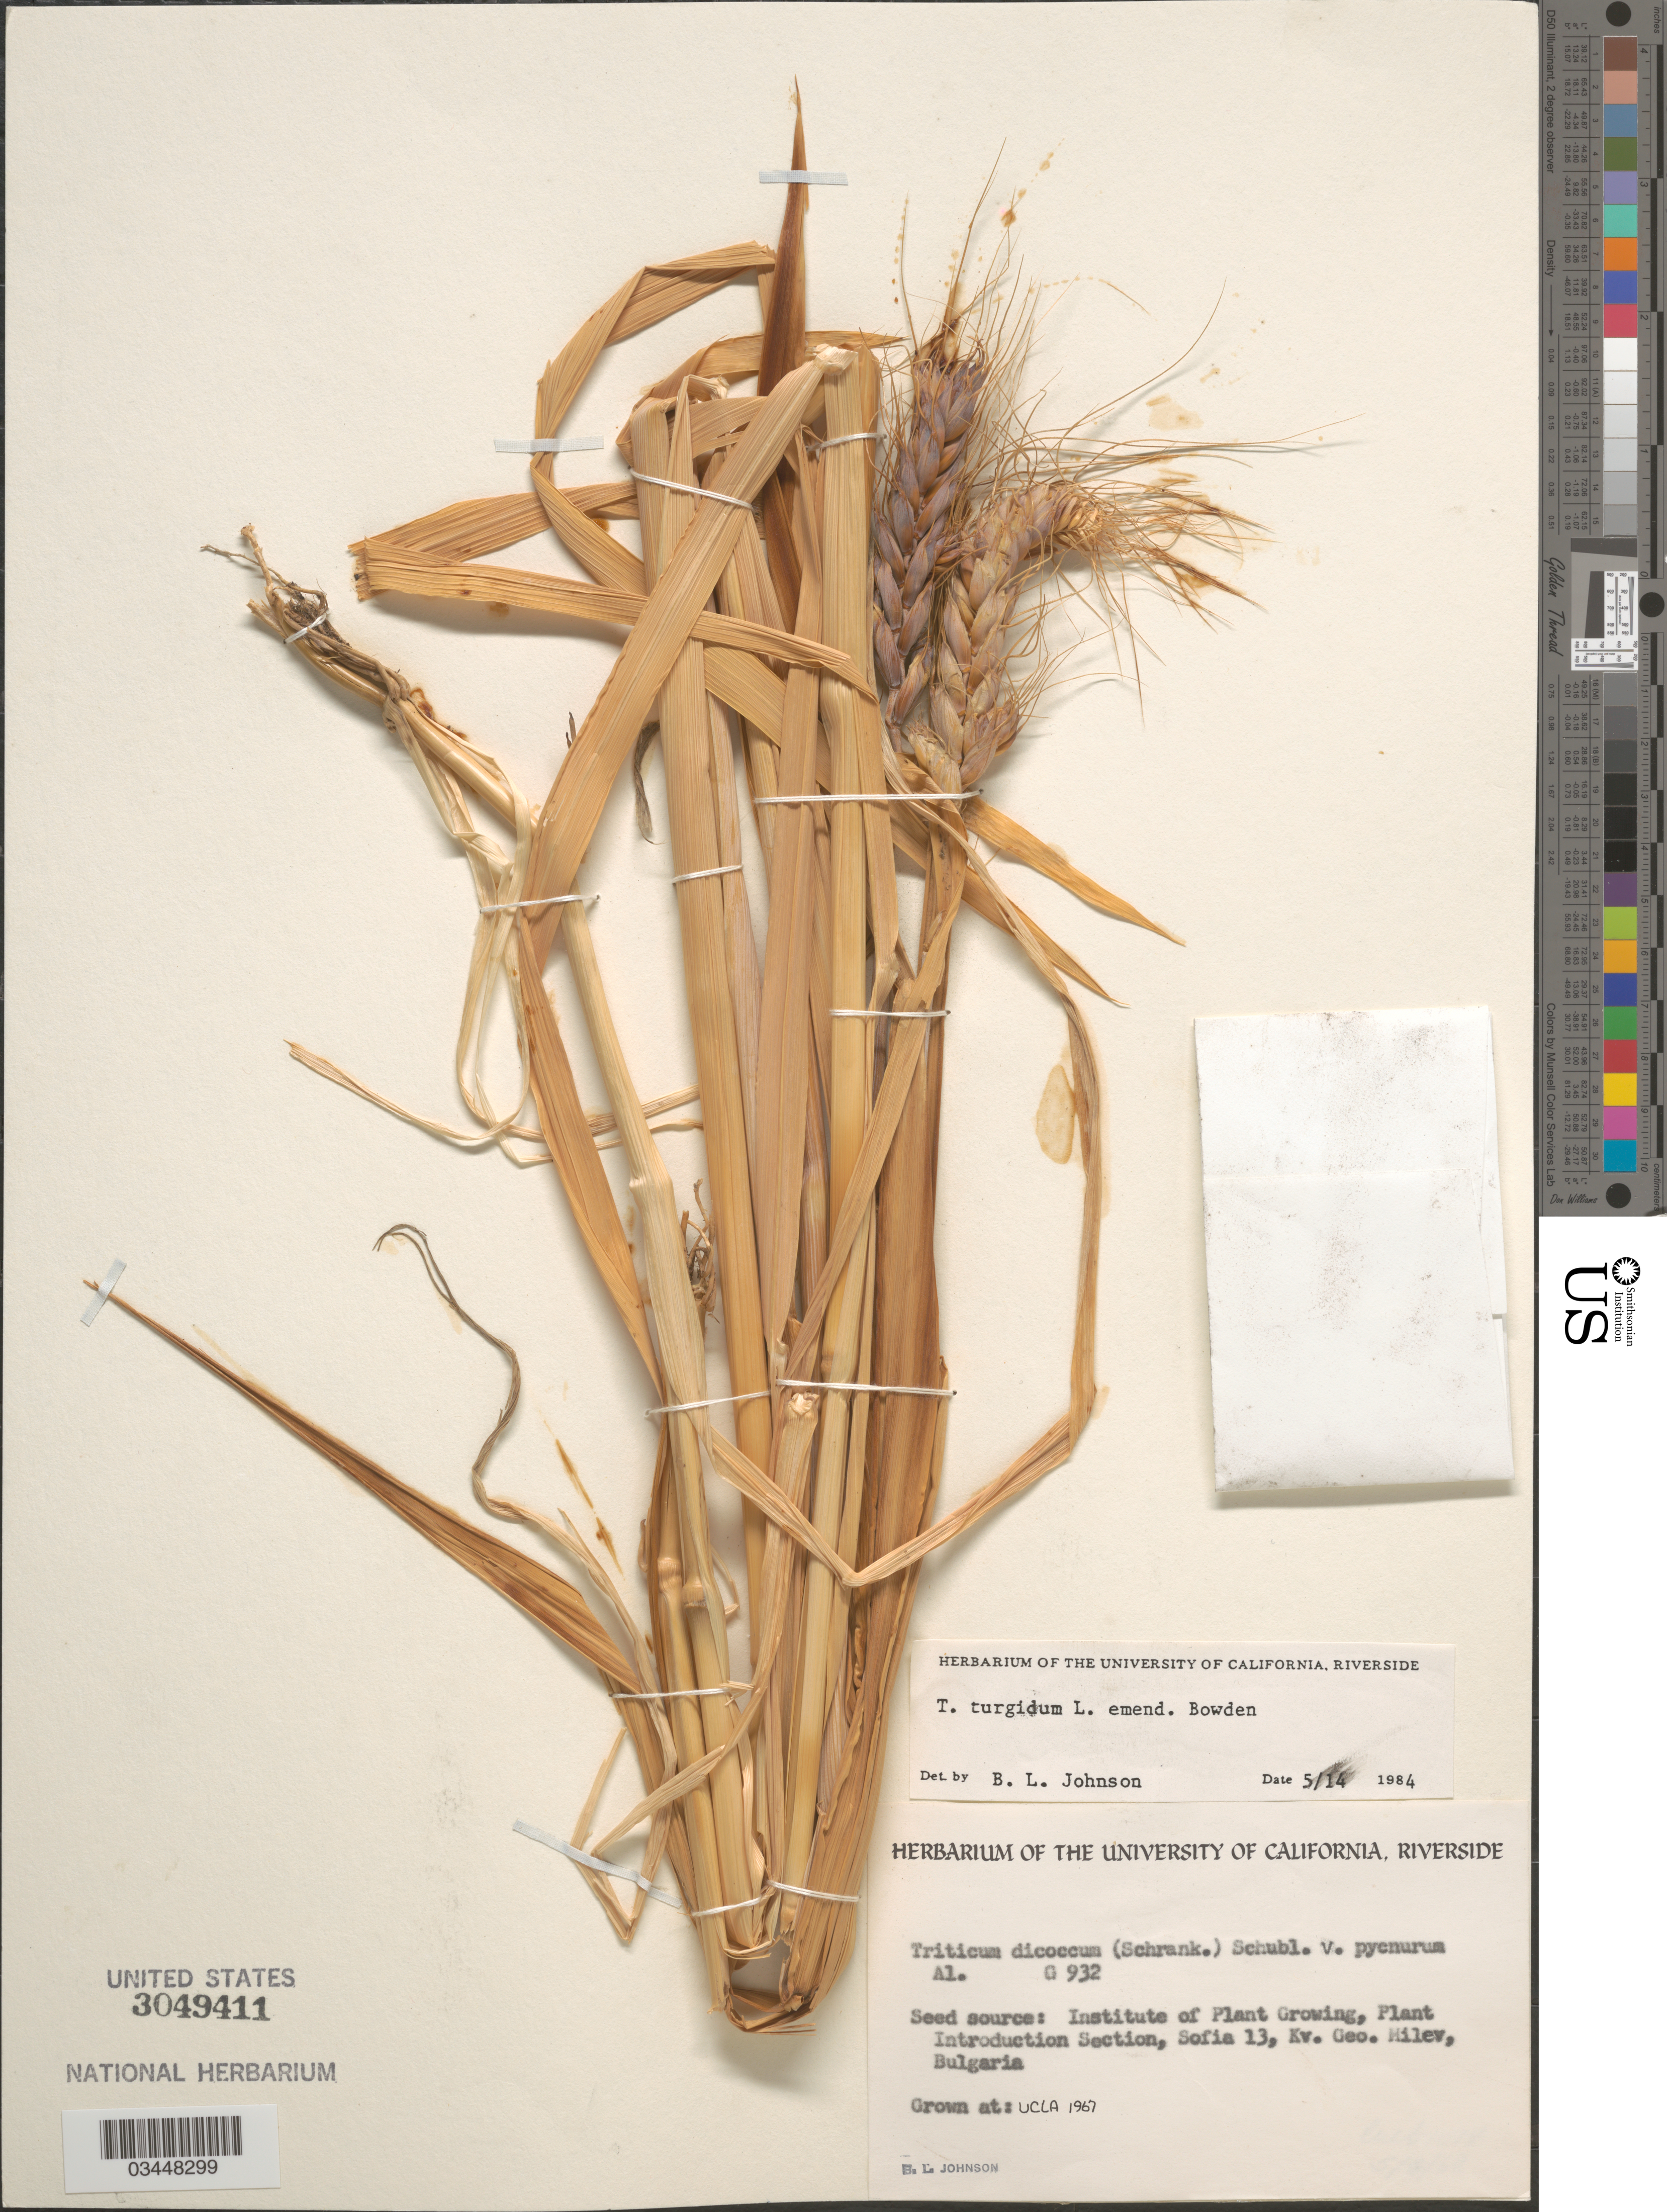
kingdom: Plantae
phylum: Tracheophyta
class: Liliopsida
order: Poales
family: Poaceae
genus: Triticum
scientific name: Triticum turgidum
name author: L.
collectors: B. Johnson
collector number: G932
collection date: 1967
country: United States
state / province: California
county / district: Los Angeles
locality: UCLA.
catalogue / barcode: US 3049411